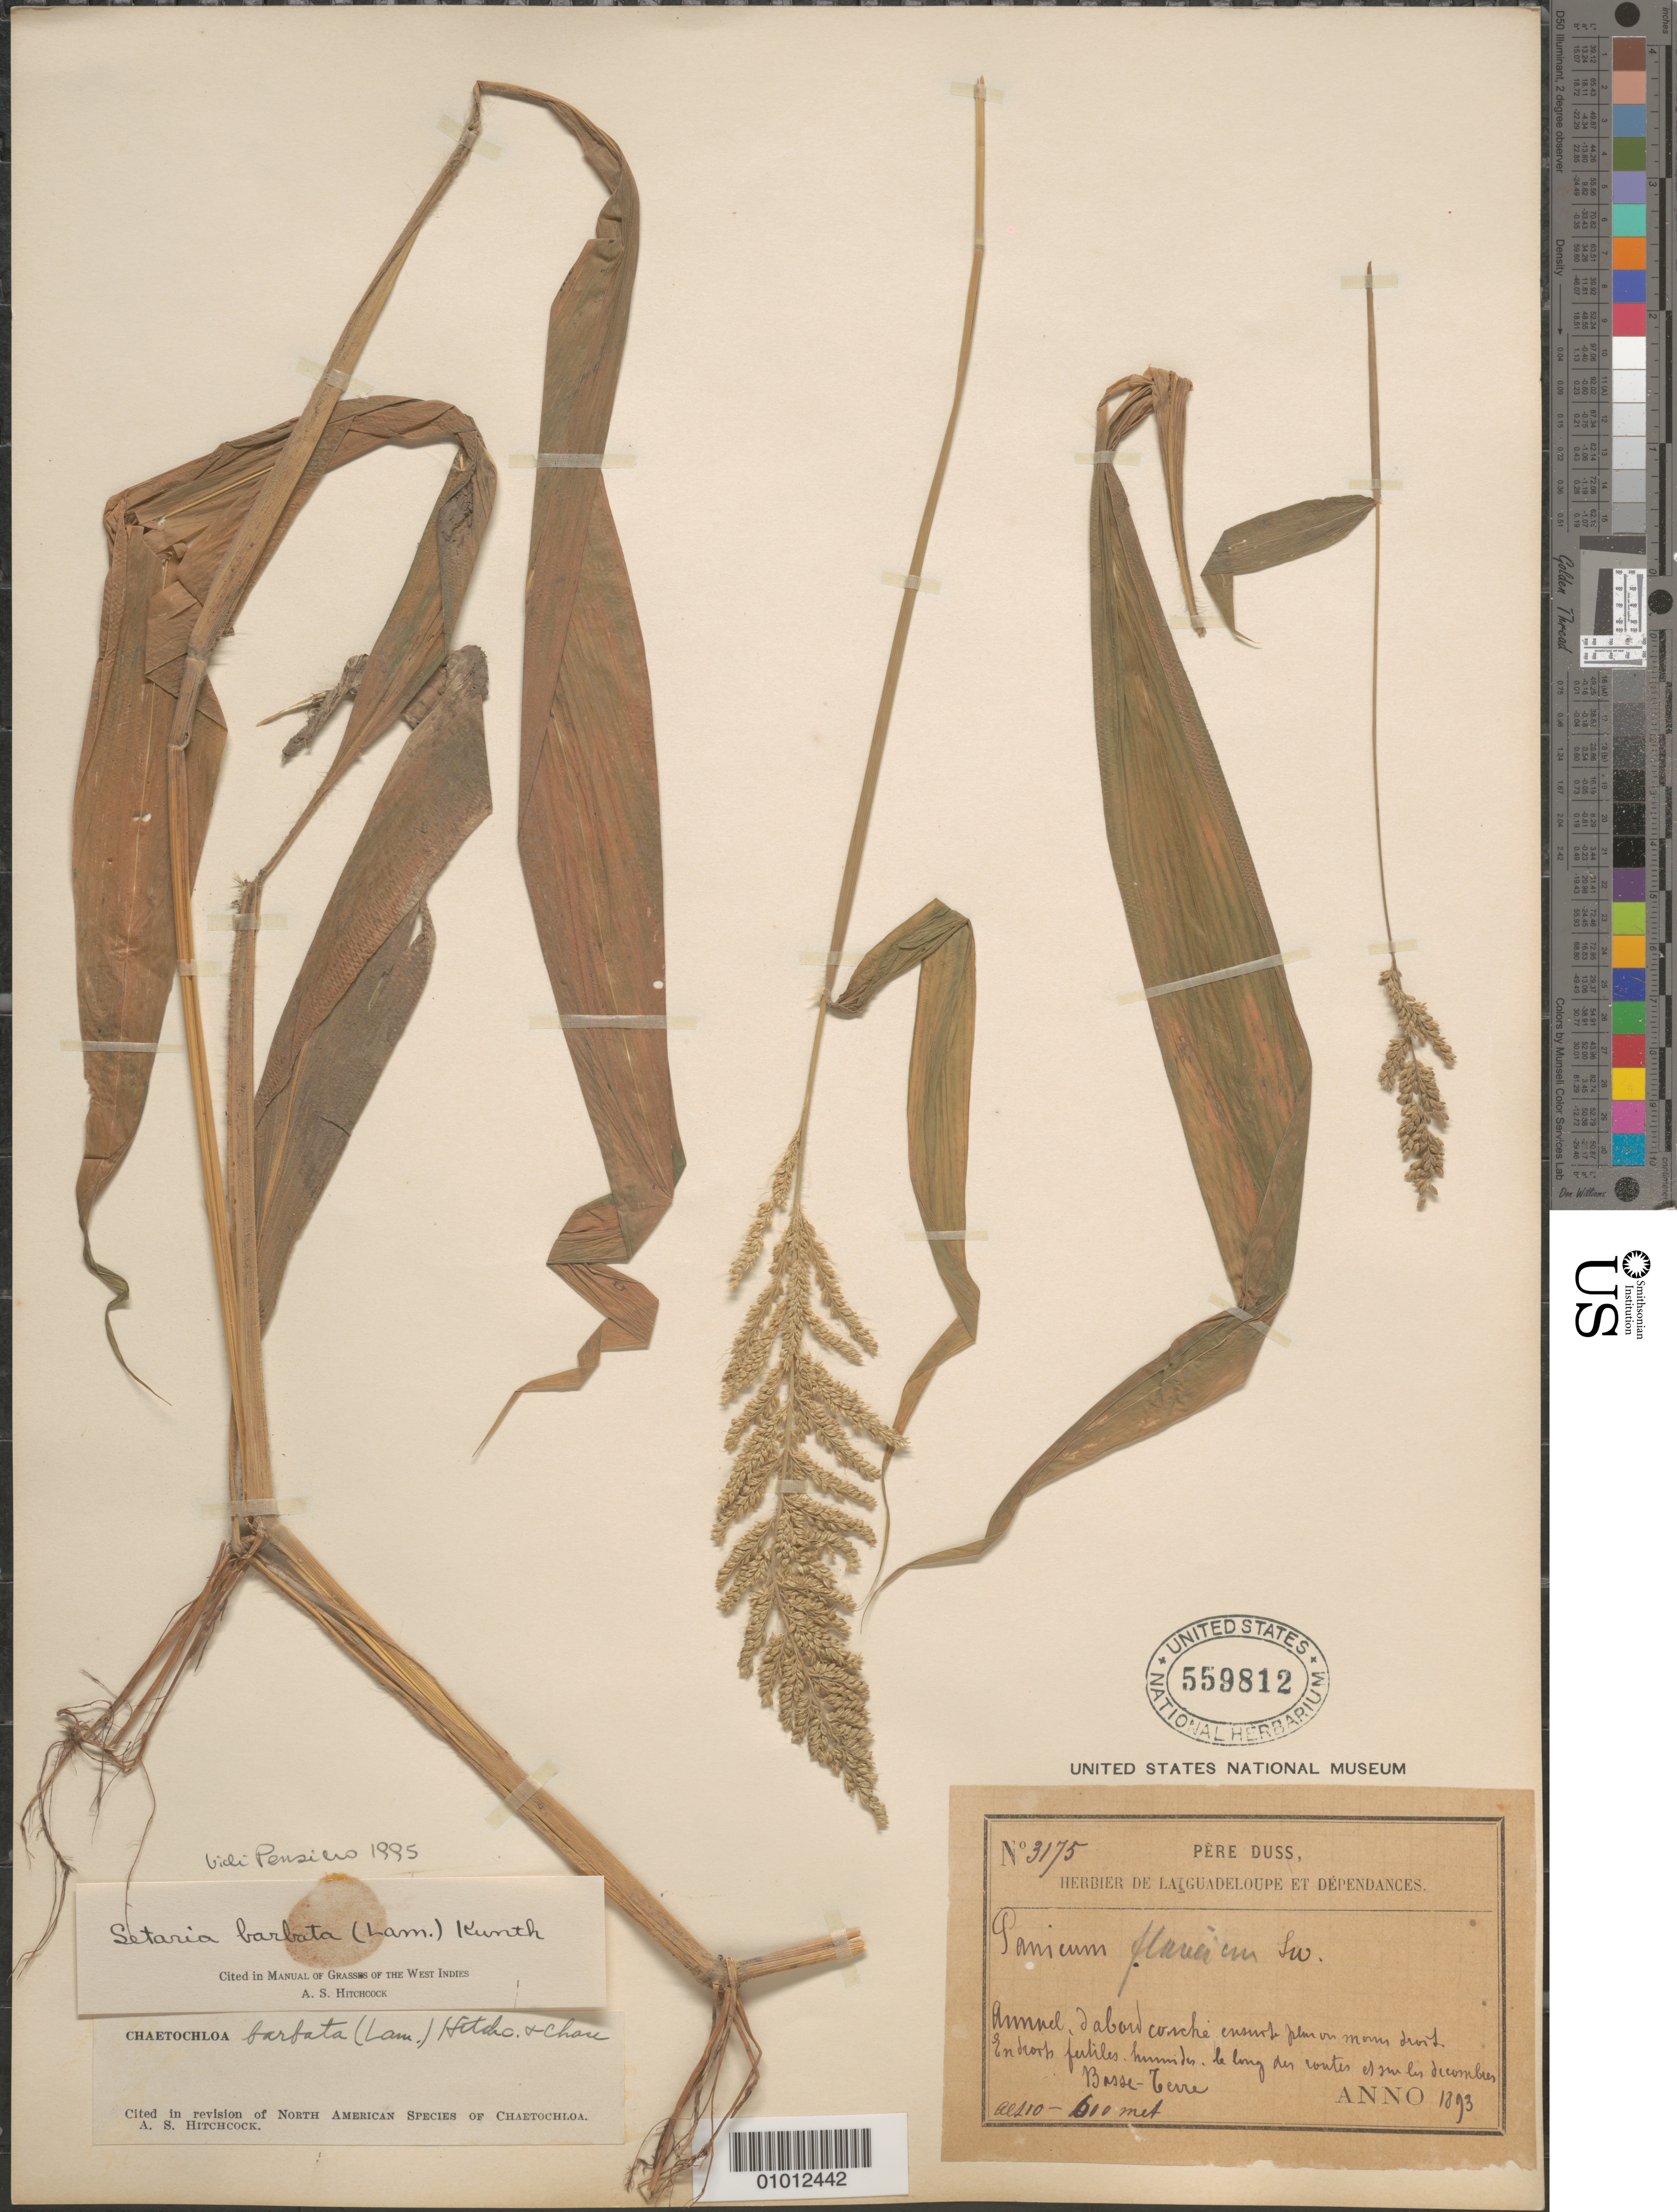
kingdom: Plantae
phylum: Tracheophyta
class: Liliopsida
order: Poales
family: Poaceae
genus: Setaria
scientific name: Setaria barbata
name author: (Lam.) Kunth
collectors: Père Duss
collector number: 3175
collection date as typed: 1893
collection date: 1893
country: Guadeloupe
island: Basse Terre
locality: Basse-Terre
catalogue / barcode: US 559812